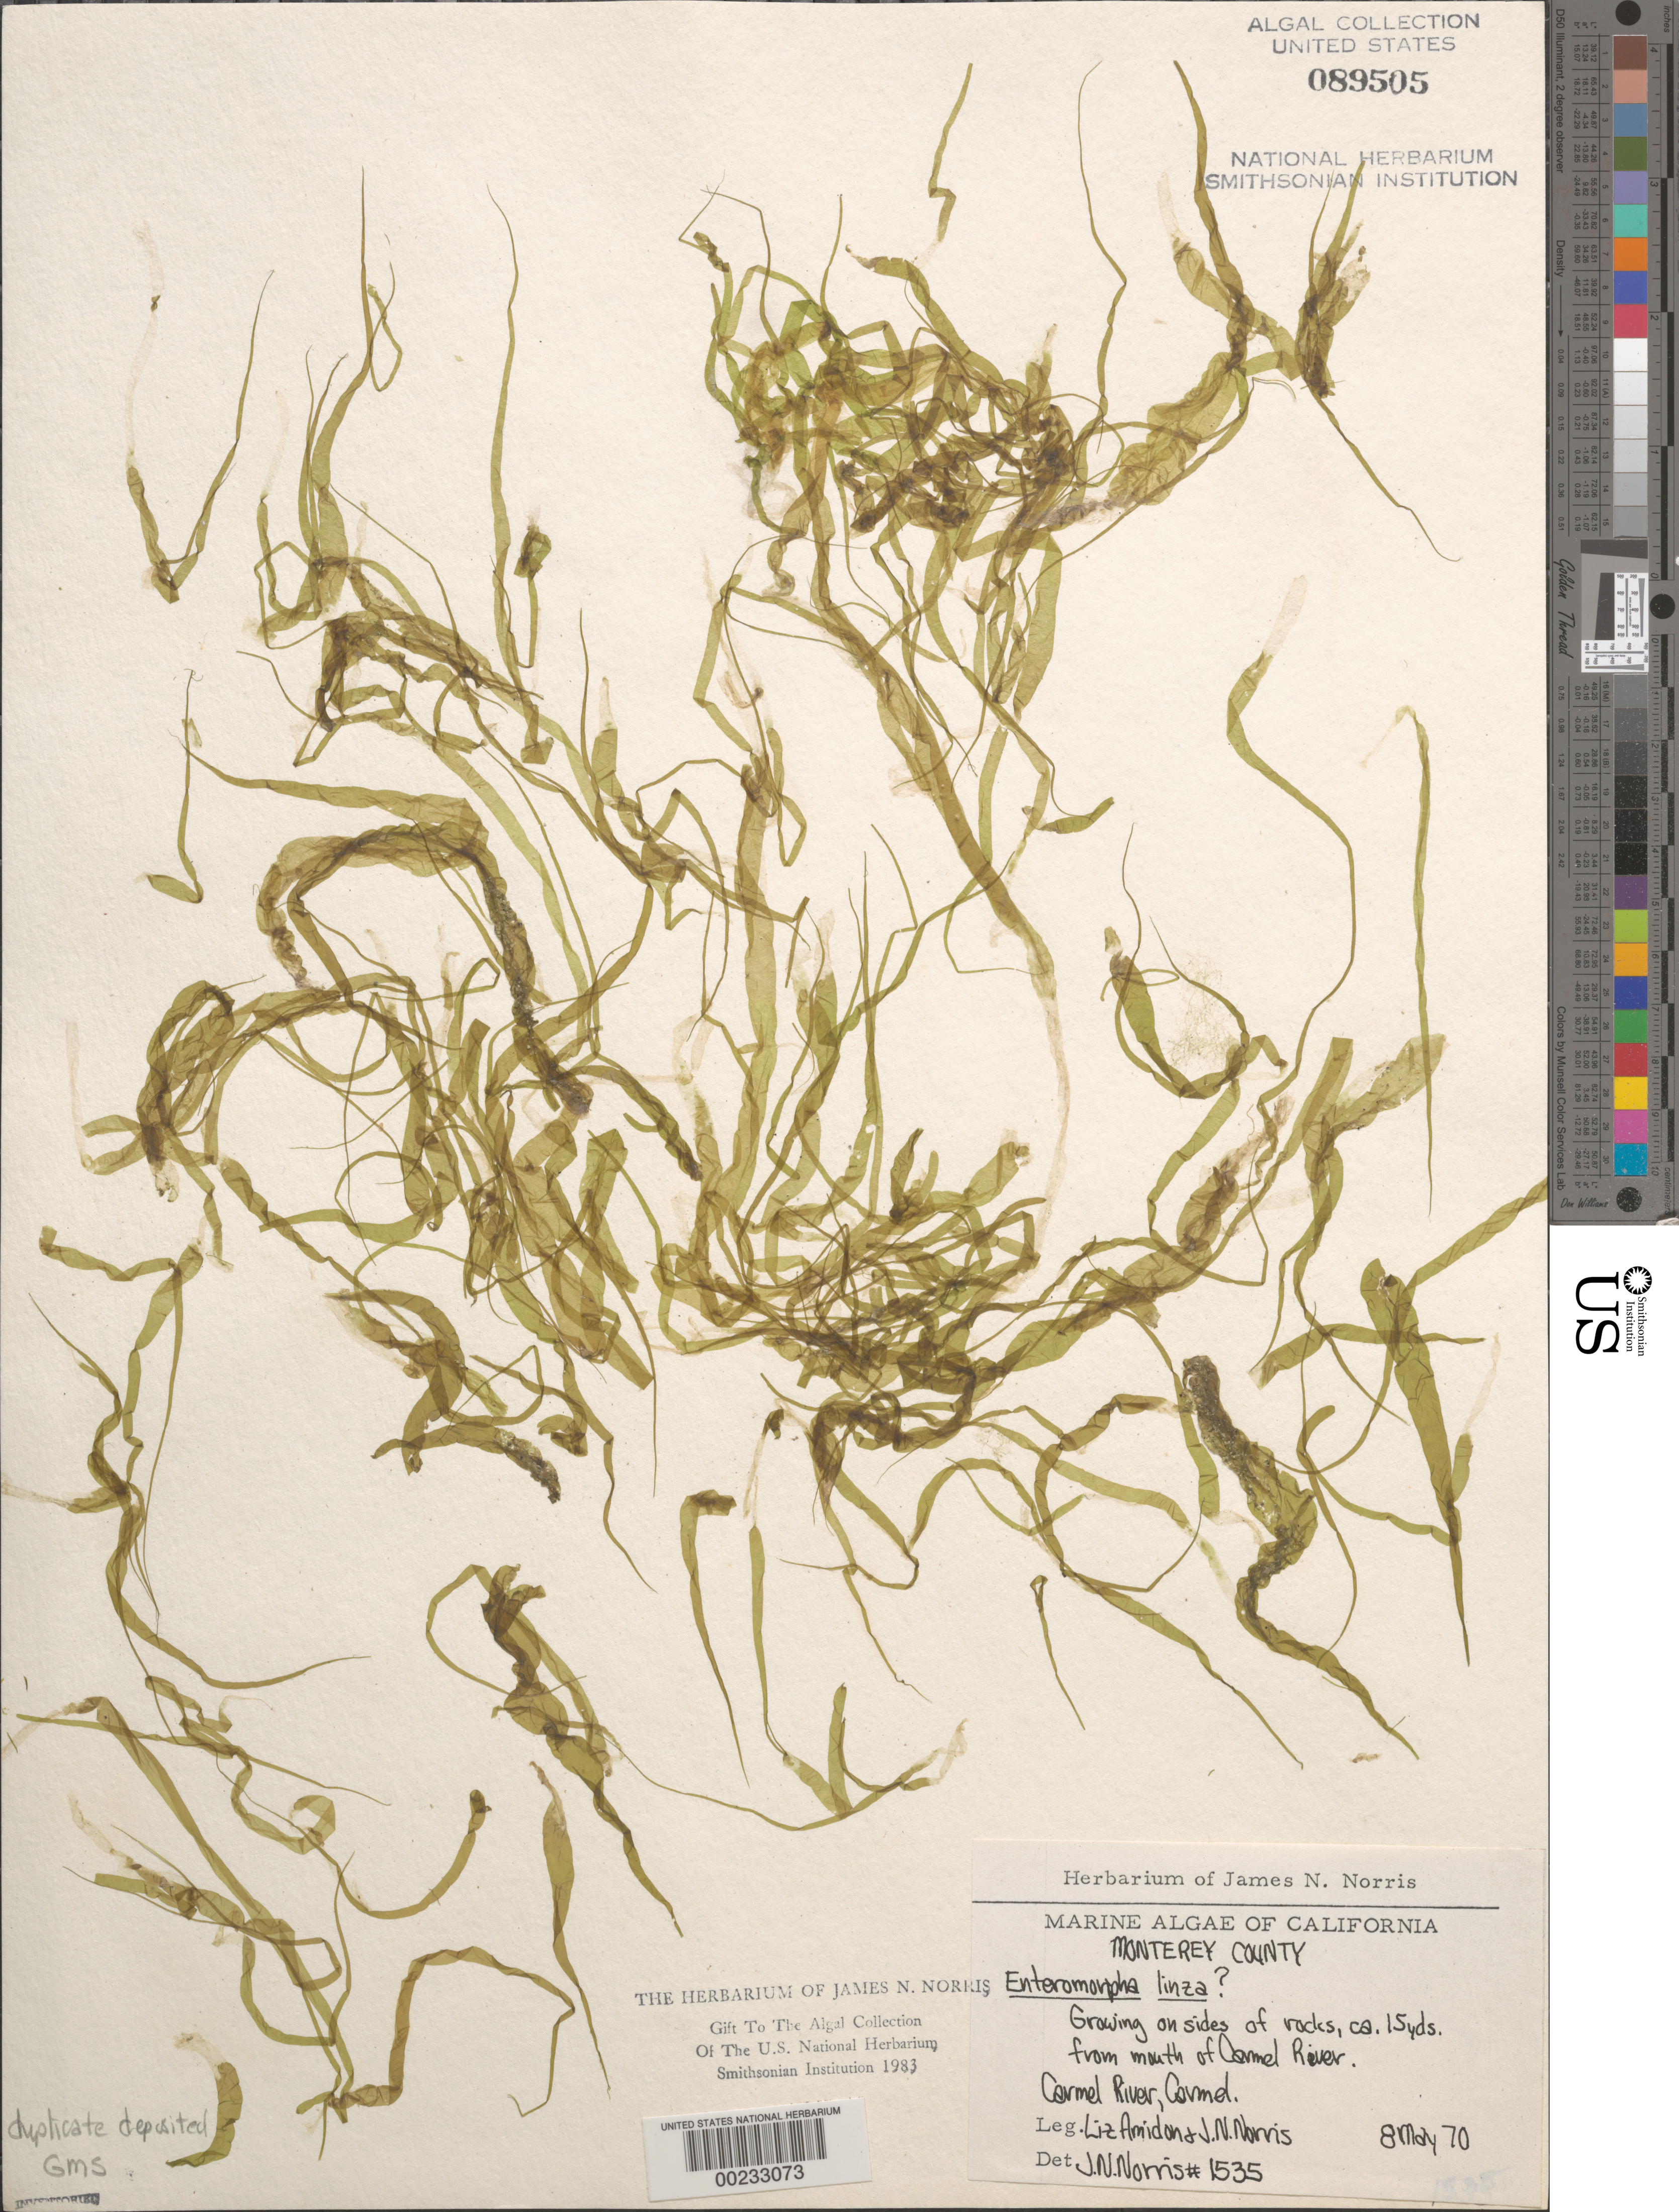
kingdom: Plantae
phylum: Chlorophyta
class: Ulvophyceae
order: Ulvales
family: Ulvaceae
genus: Ulva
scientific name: Ulva clathrata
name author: (Roth) C. Agardh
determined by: Algae name updating Project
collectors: E. Amidon & J. N. Norris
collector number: JN-1535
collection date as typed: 08 May 1970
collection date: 1970-05-08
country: United States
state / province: California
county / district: Monterey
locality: Carmel River, Carmel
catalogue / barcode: US 89505